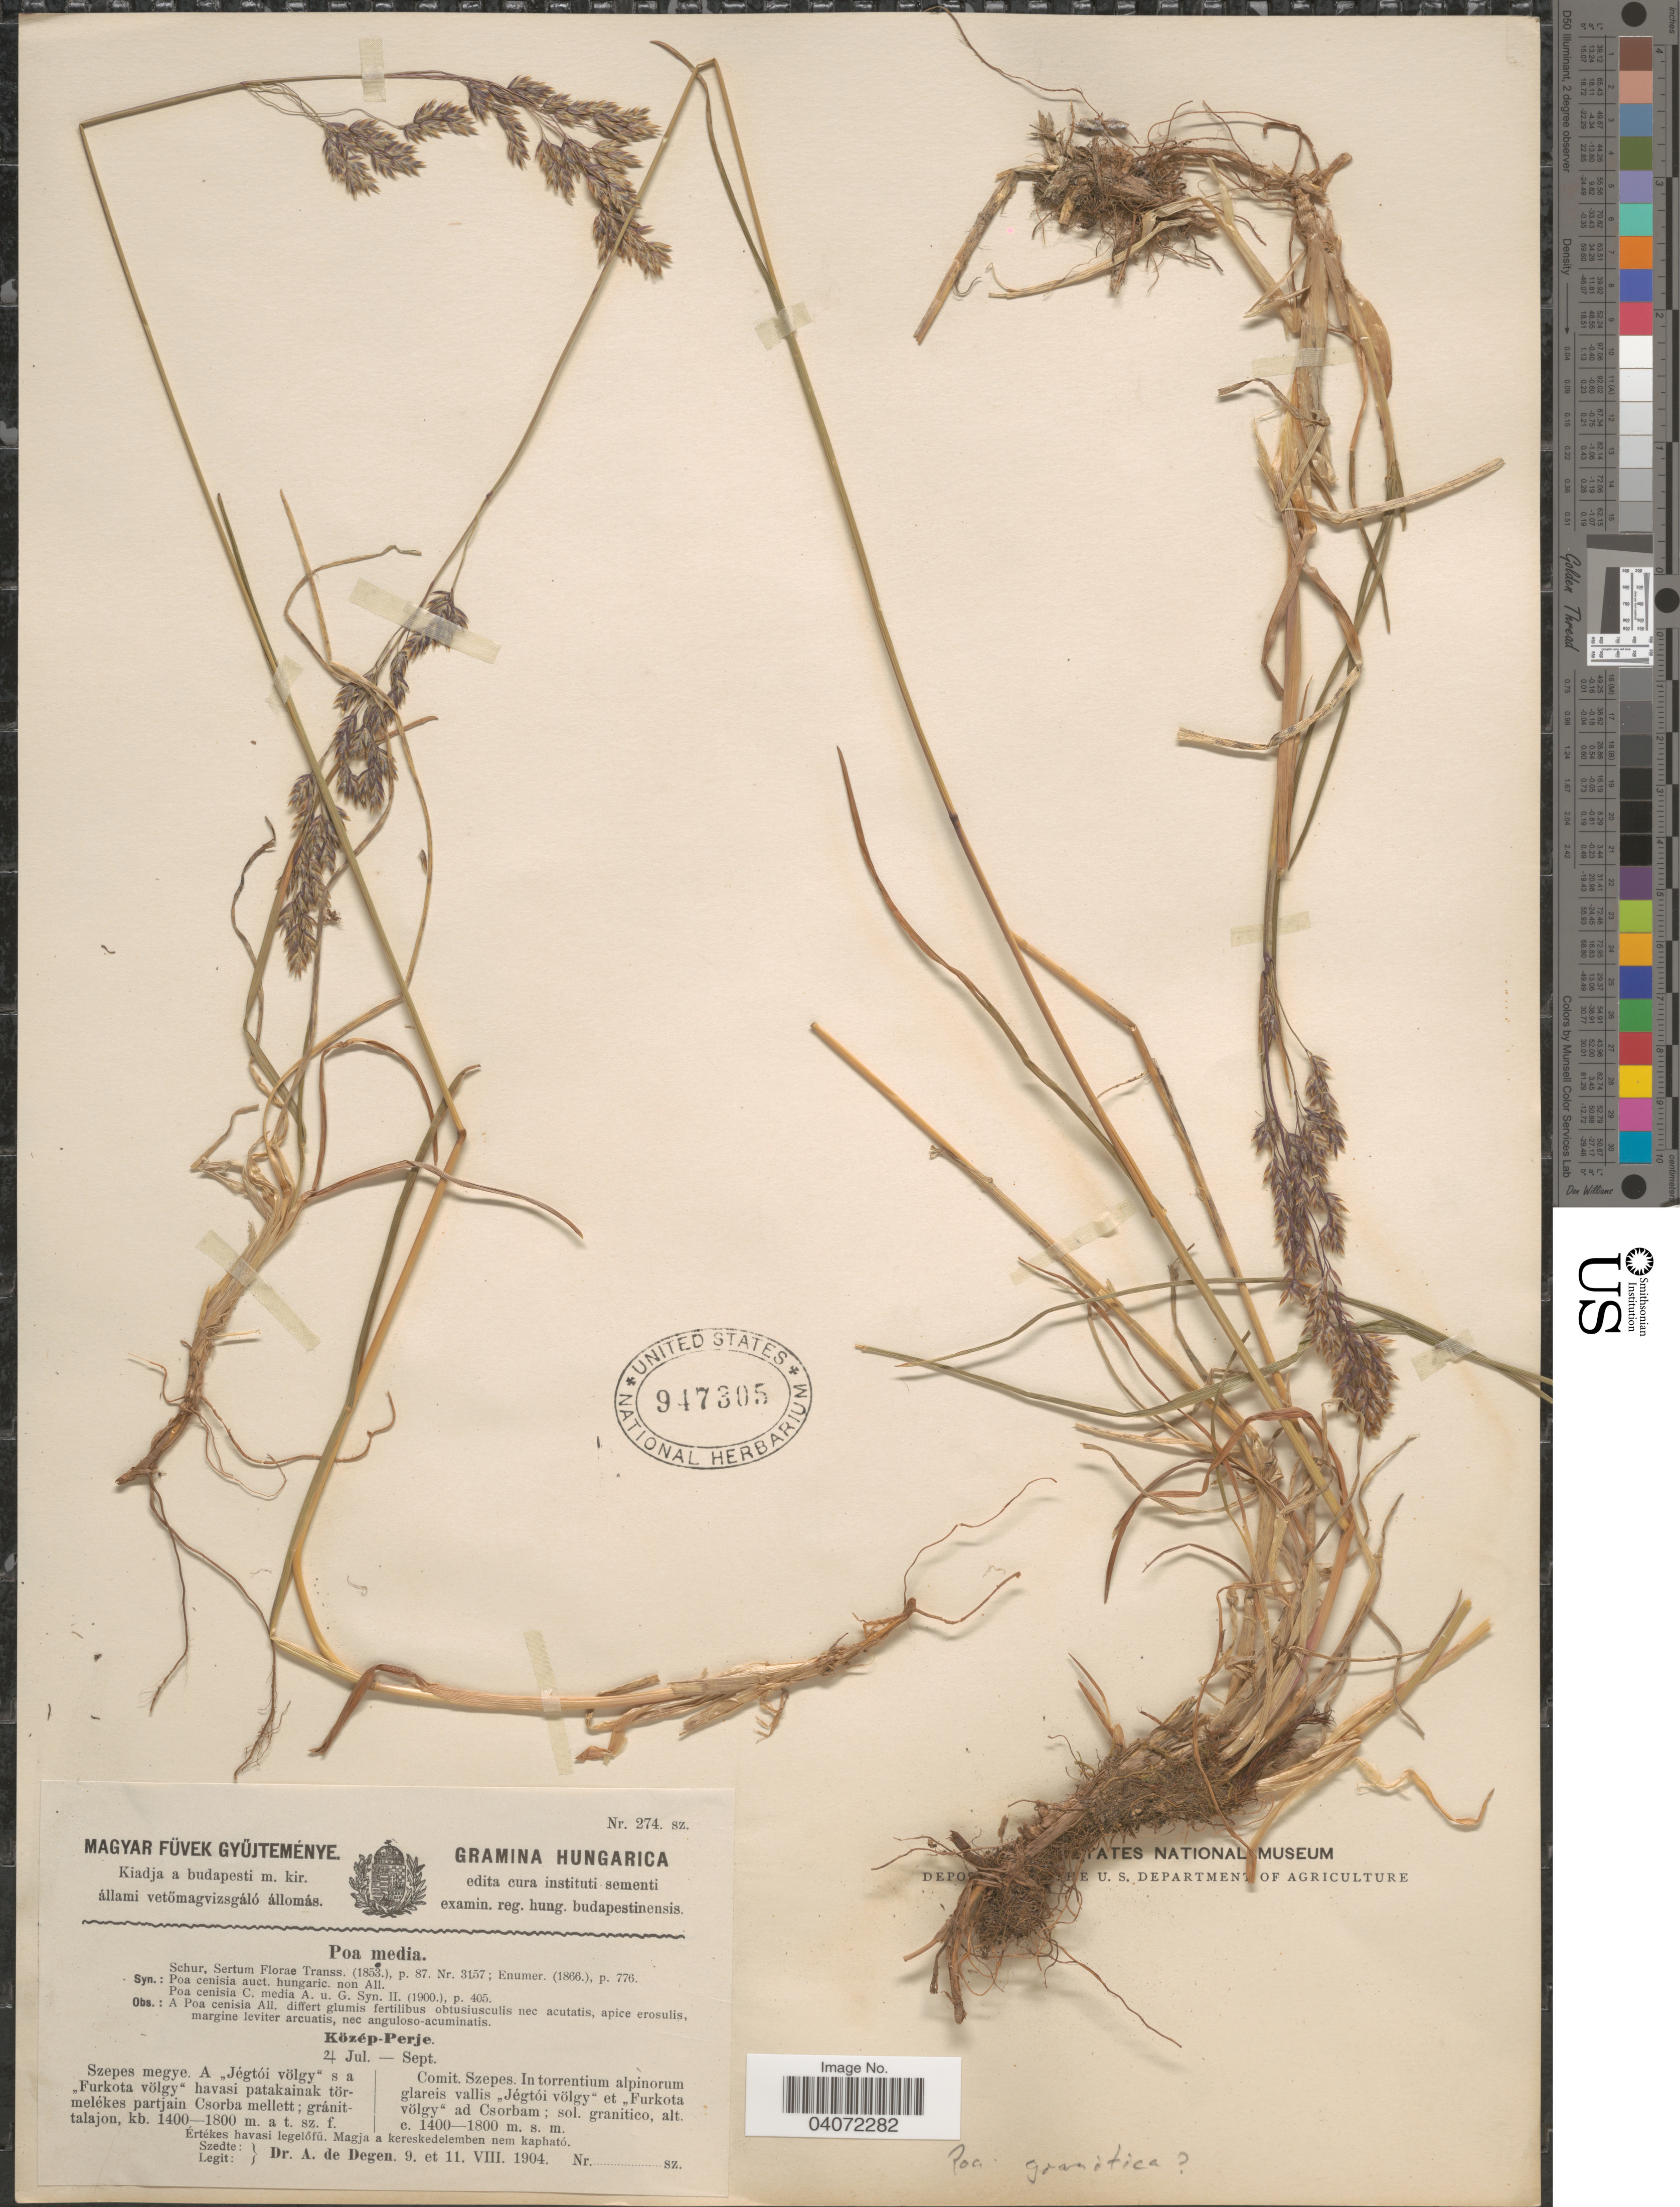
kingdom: Plantae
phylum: Tracheophyta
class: Liliopsida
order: Poales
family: Poaceae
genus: Poa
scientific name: Poa granitica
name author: Braun-Blanq.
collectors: A. Degen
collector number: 274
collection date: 1904-08-09/1904-08-11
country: Hungary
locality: Comit. Szepes. In torrentium alpinorum glareis vallis ,,Jegtoi volgy" et ,,Furkota volgy" ad Csorbam.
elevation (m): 1400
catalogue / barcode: US 947305